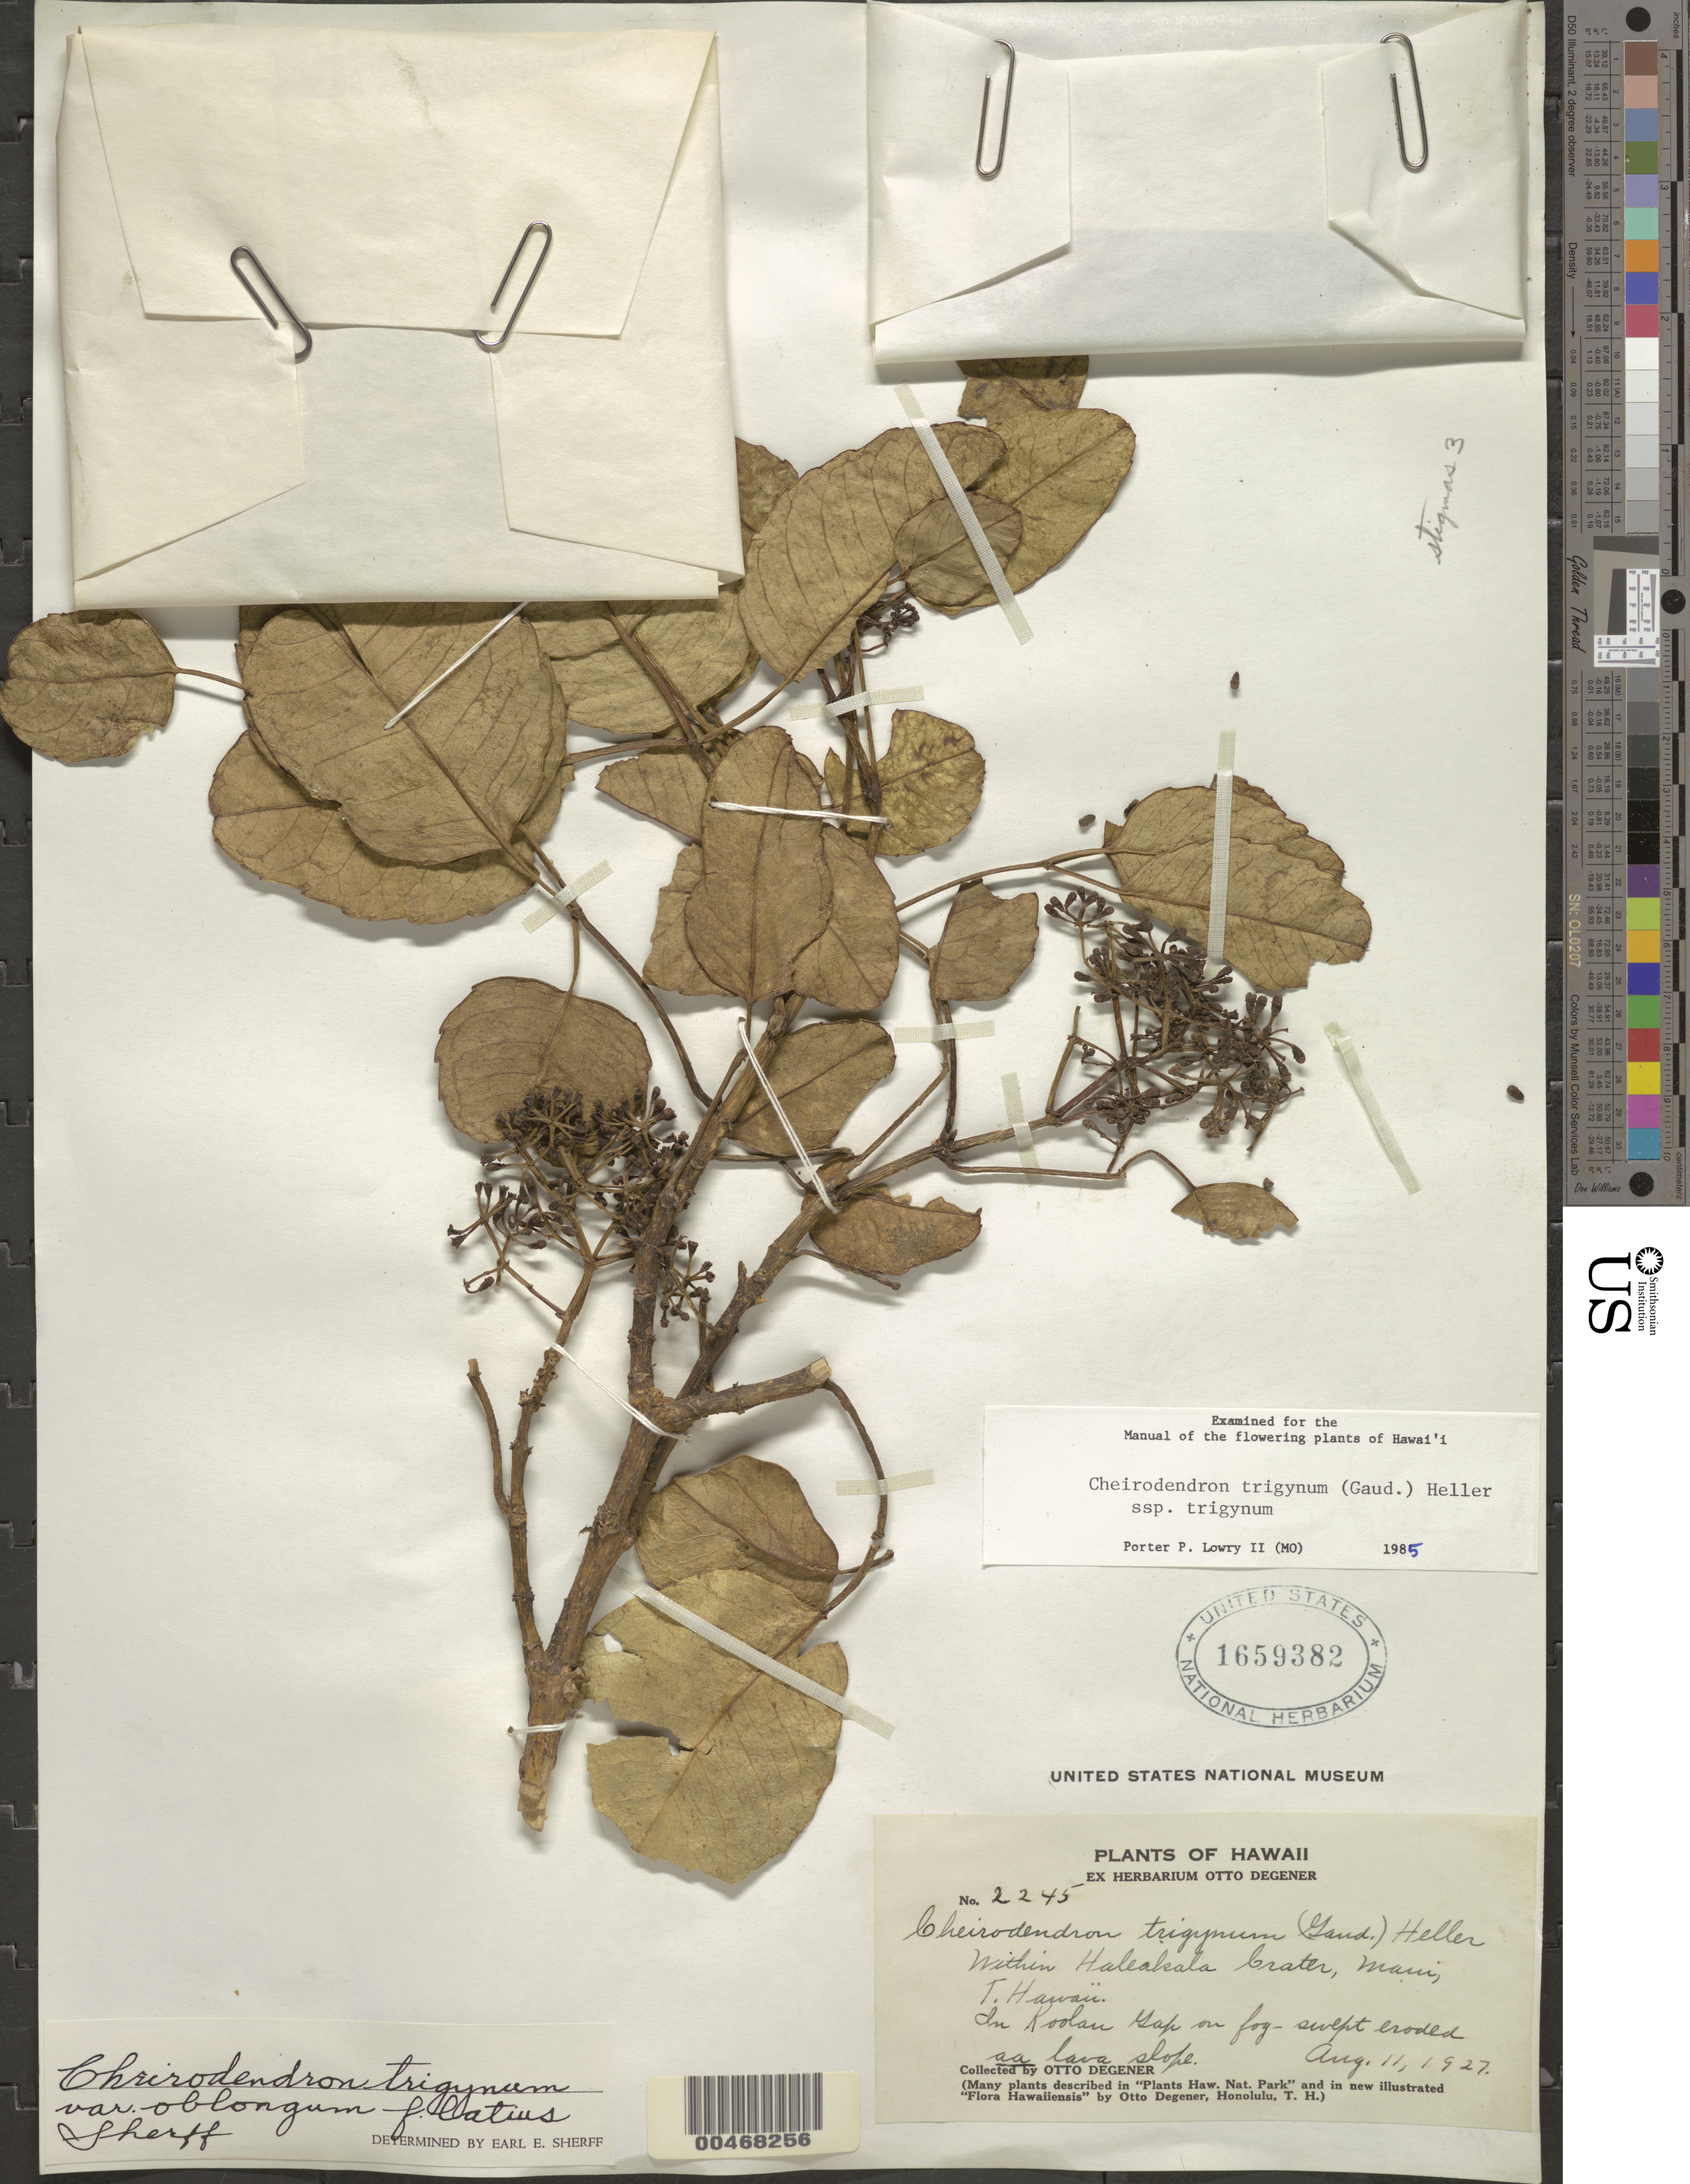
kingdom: Plantae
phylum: Tracheophyta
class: Magnoliopsida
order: Apiales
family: Araliaceae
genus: Cheirodendron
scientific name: Cheirodendron trigynum subsp. trigynum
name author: (Gaudich.) A. Heller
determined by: Lowry, P. P., (MO), Missouri Botanical Garden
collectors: O. Degener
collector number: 2245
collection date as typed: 11 Aug 1927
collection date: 1927-08-11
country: United States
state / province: Hawaii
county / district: Maui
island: Maui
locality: Within Haleakala Crater, in Koolau Gap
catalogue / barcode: US 1659382